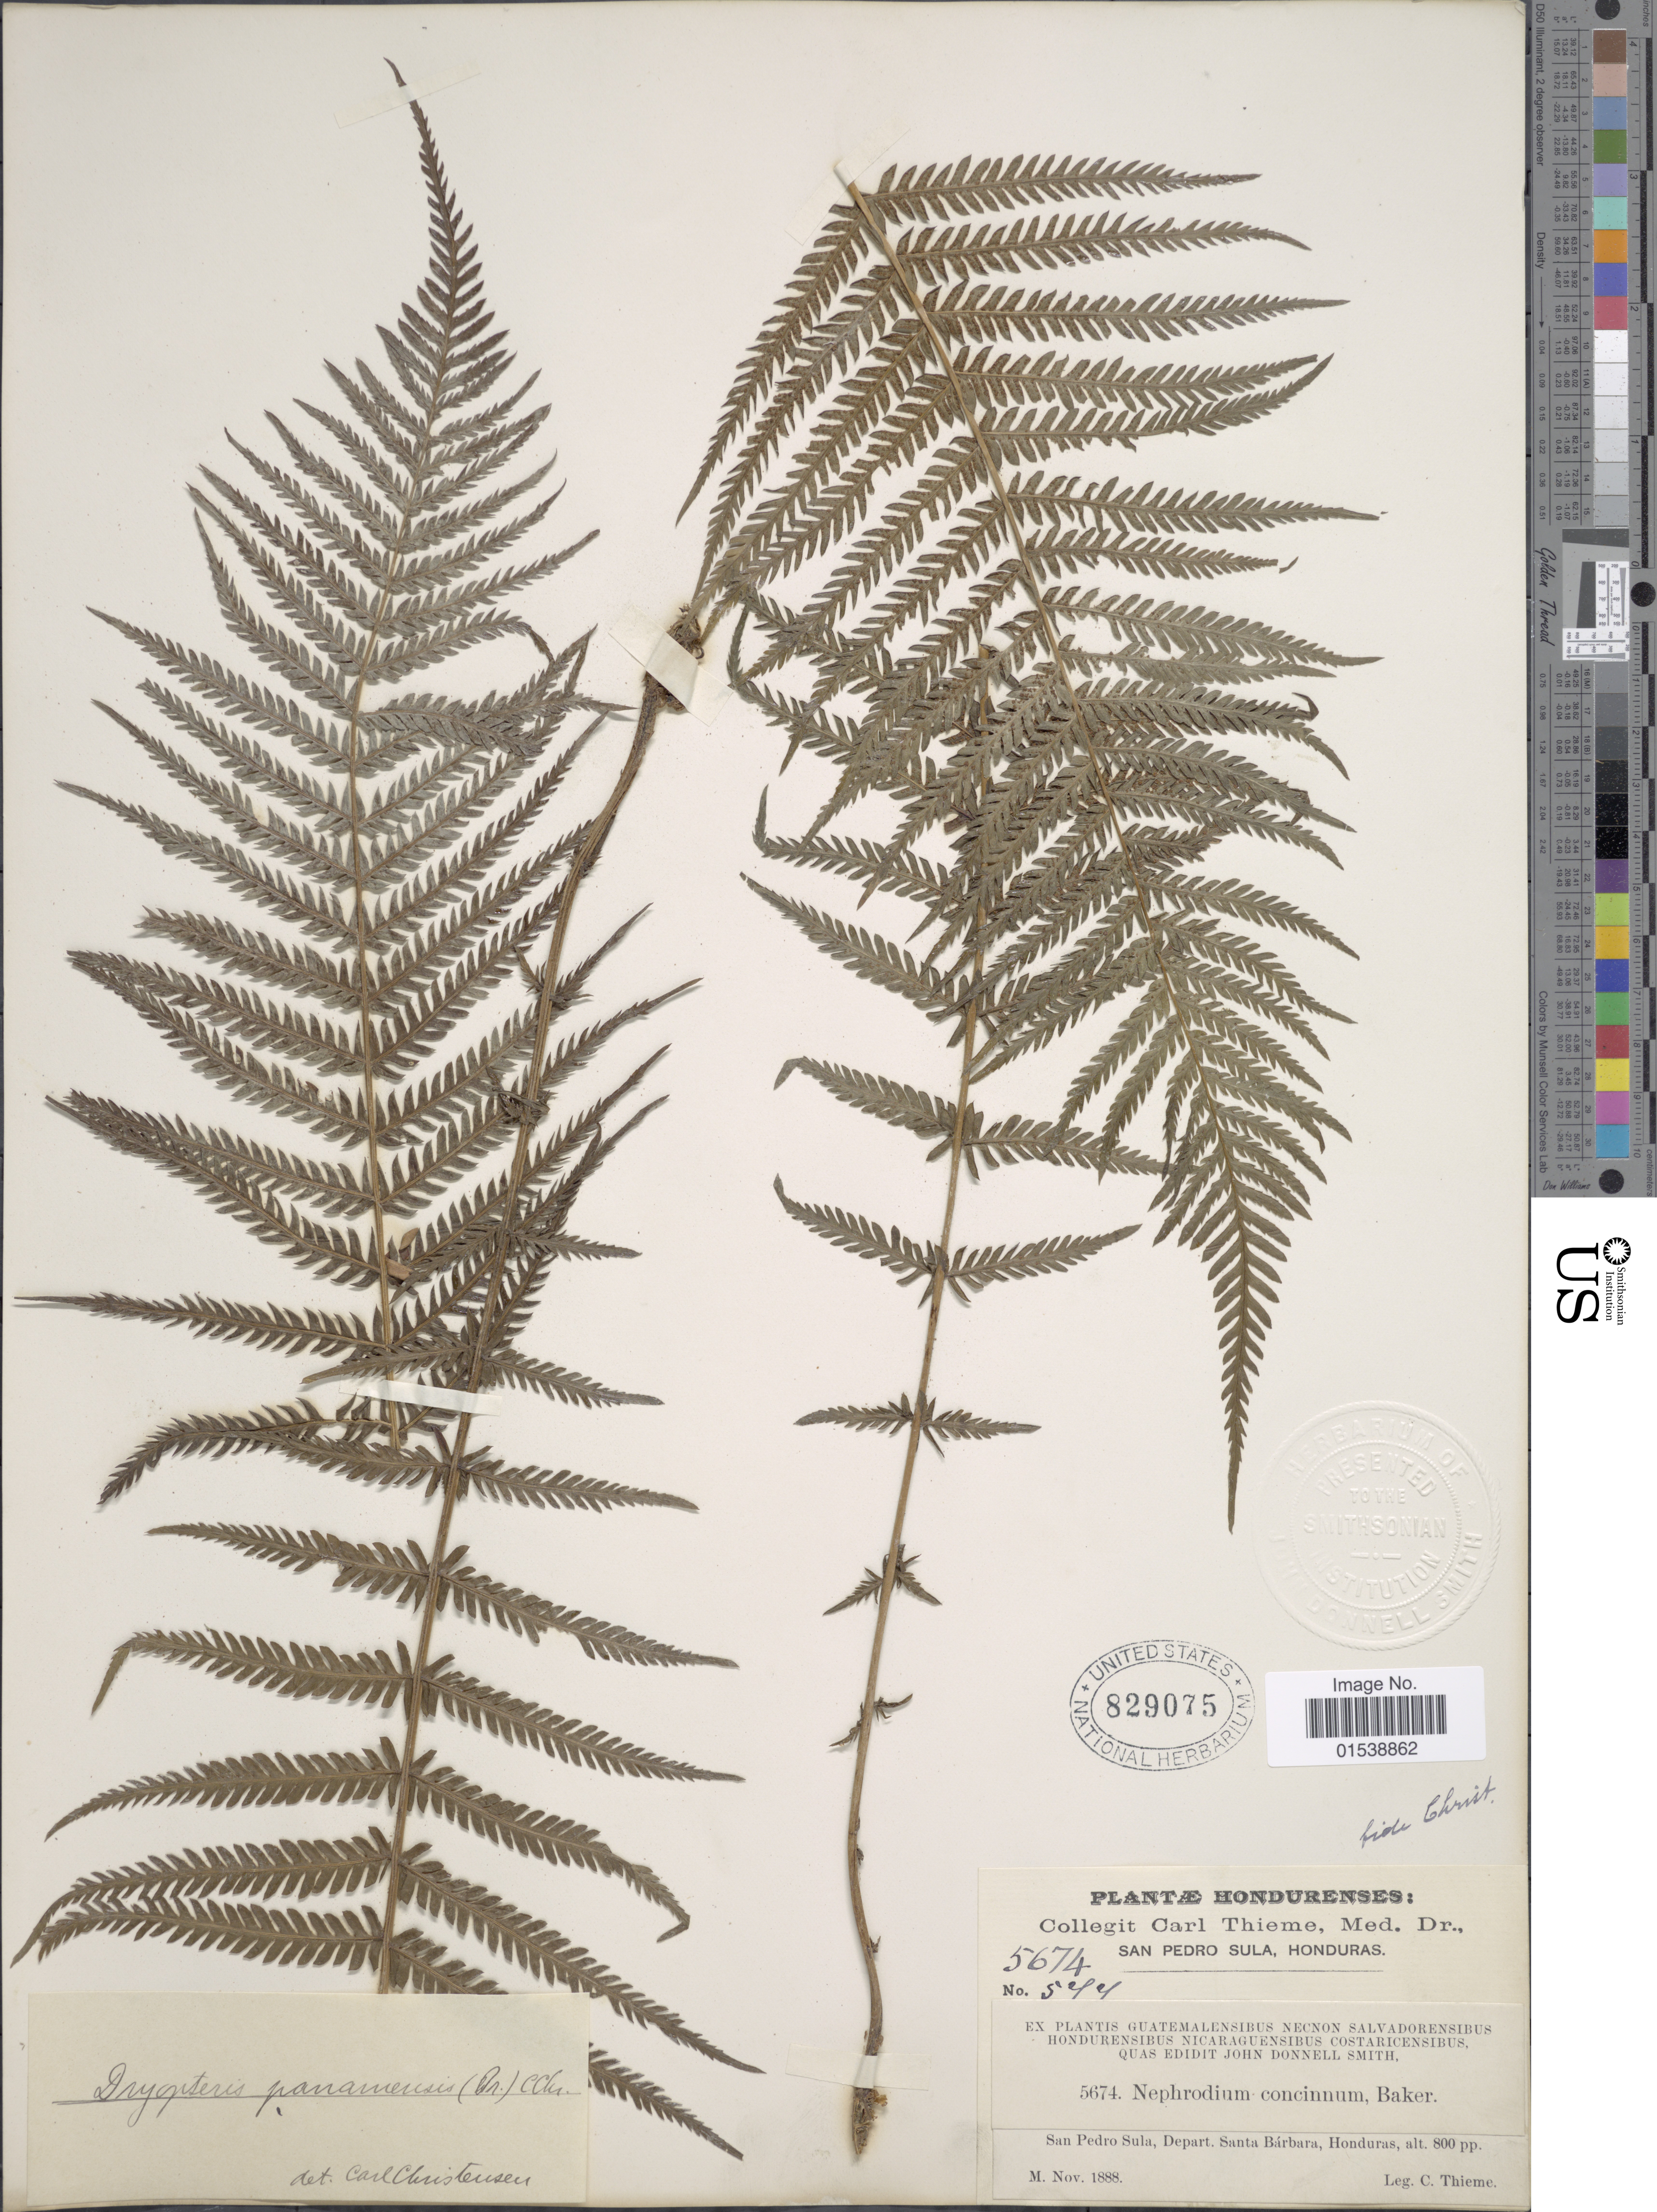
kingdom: Plantae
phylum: Tracheophyta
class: Polypodiopsida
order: Polypodiales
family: Thelypteridaceae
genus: Amauropelta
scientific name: Amauropelta resinifera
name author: (Desv.) Pic. Serm.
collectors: C. Thieme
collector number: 5674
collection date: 1888-11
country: Honduras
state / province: Santa Bárbara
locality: Hondurenses, San Pedro Sula, Depart. Santa Barbara, Honduras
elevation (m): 244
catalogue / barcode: US 829075